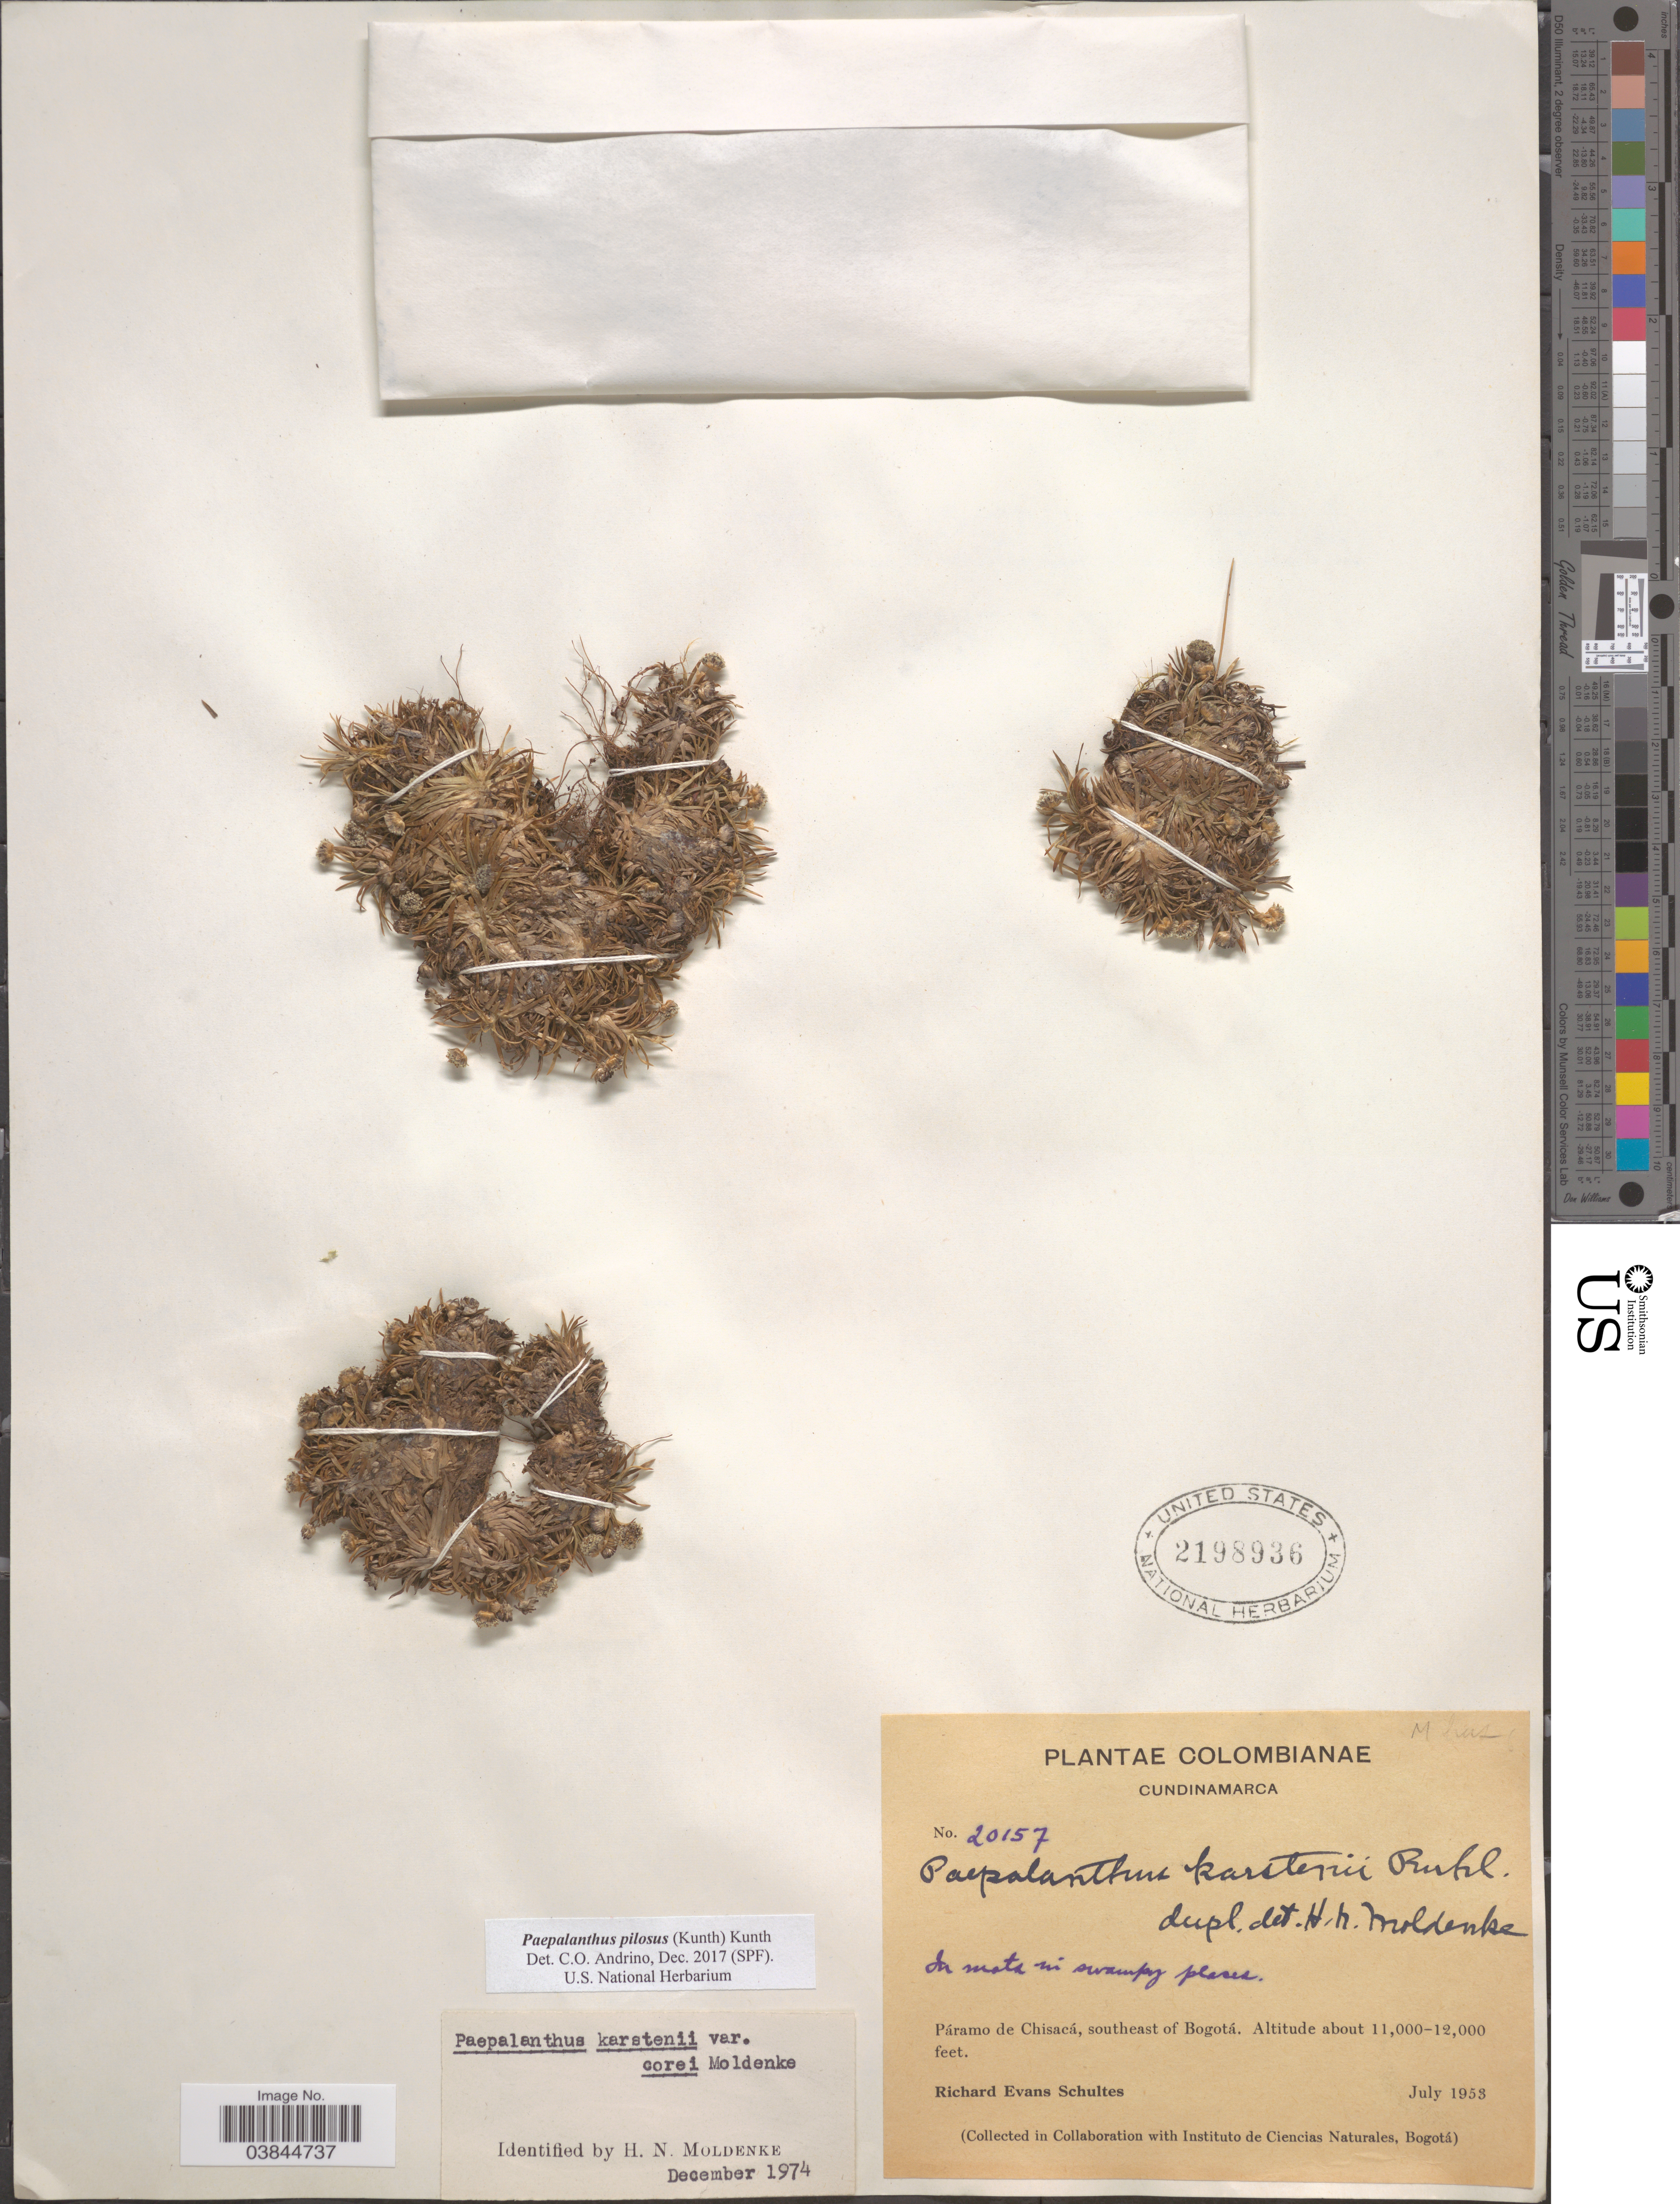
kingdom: Plantae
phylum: Tracheophyta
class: Liliopsida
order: Poales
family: Eriocaulaceae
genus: Paepalanthus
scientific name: Paepalanthus pilosus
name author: (Kunth) Kunth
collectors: R. E. Schultes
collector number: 20157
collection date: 1953-07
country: Colombia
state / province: Cundinamarca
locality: Páramo de Chisacá, southeast of Bogotá.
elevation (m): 3353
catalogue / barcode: US 2198936